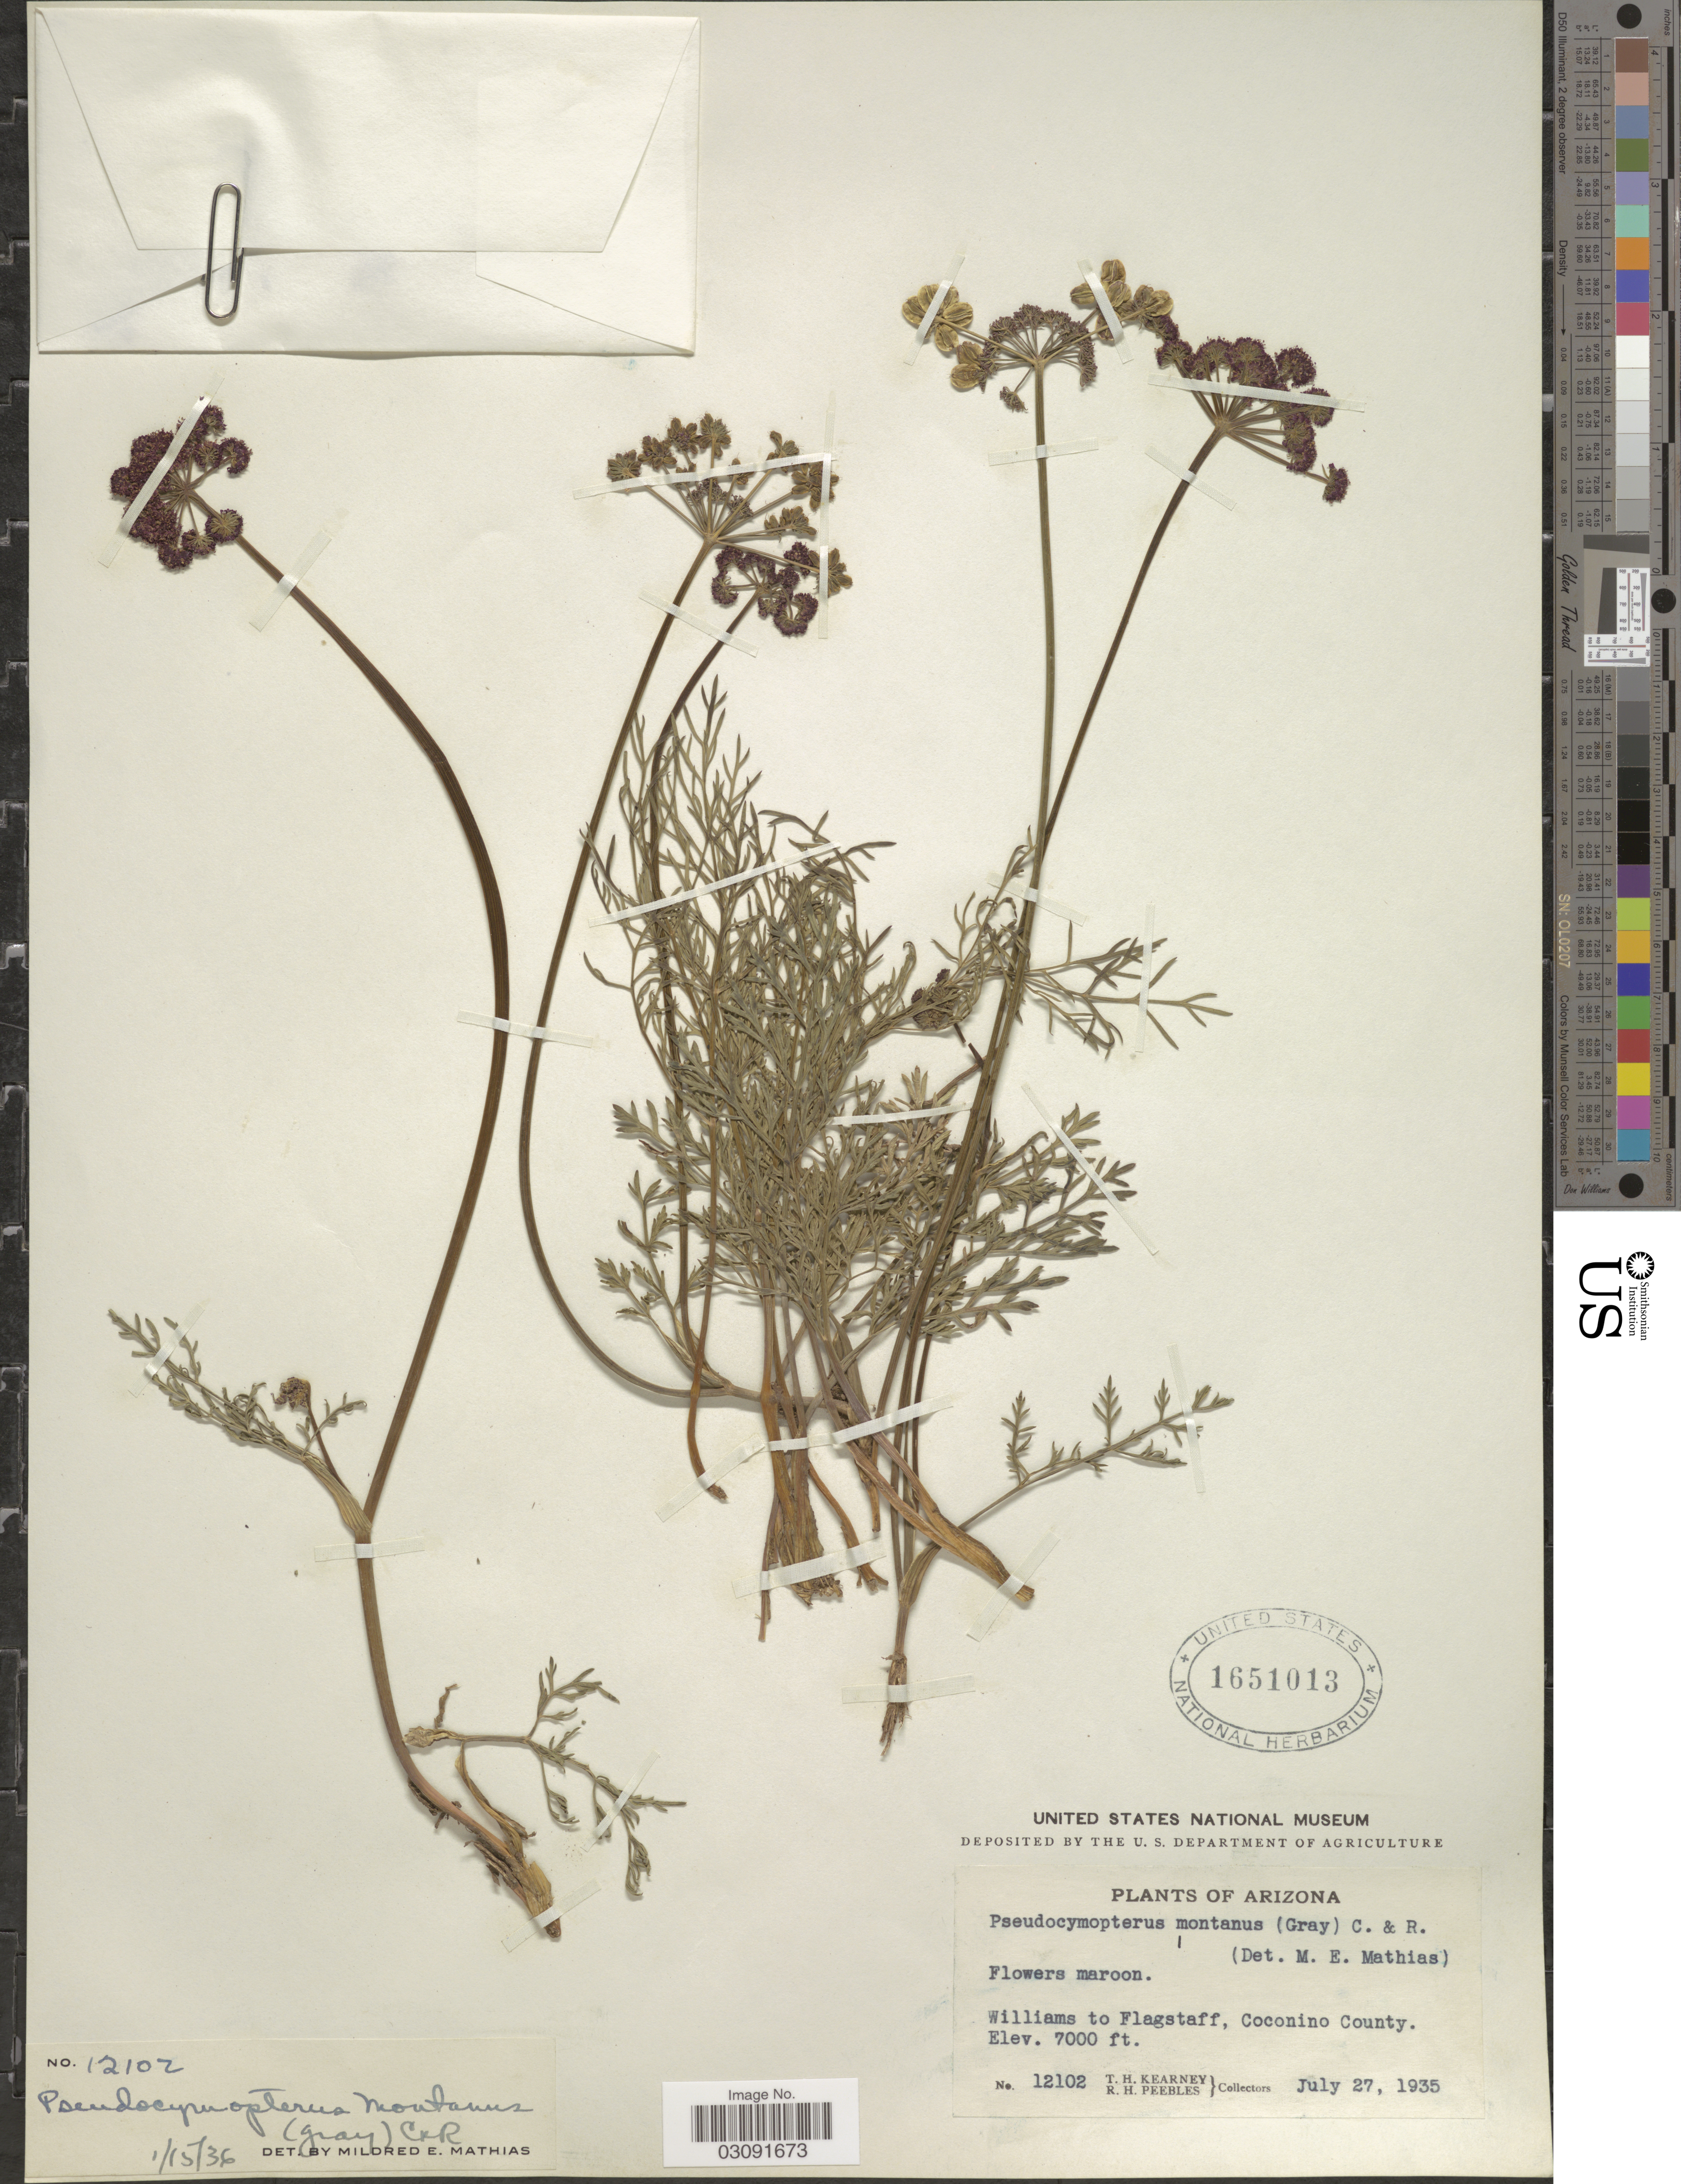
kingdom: Plantae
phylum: Tracheophyta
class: Magnoliopsida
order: Apiales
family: Apiaceae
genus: Pseudocymopterus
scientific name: Pseudocymopterus montanus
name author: (A. Gray) J.M. Coult. & Rose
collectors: T. H. Kearney & R. H. Peebles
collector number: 12102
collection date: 1935-07-27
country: United States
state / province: Arizona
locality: Williams to Flagstaff, Coconino County.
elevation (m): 2134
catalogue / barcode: US 1651013